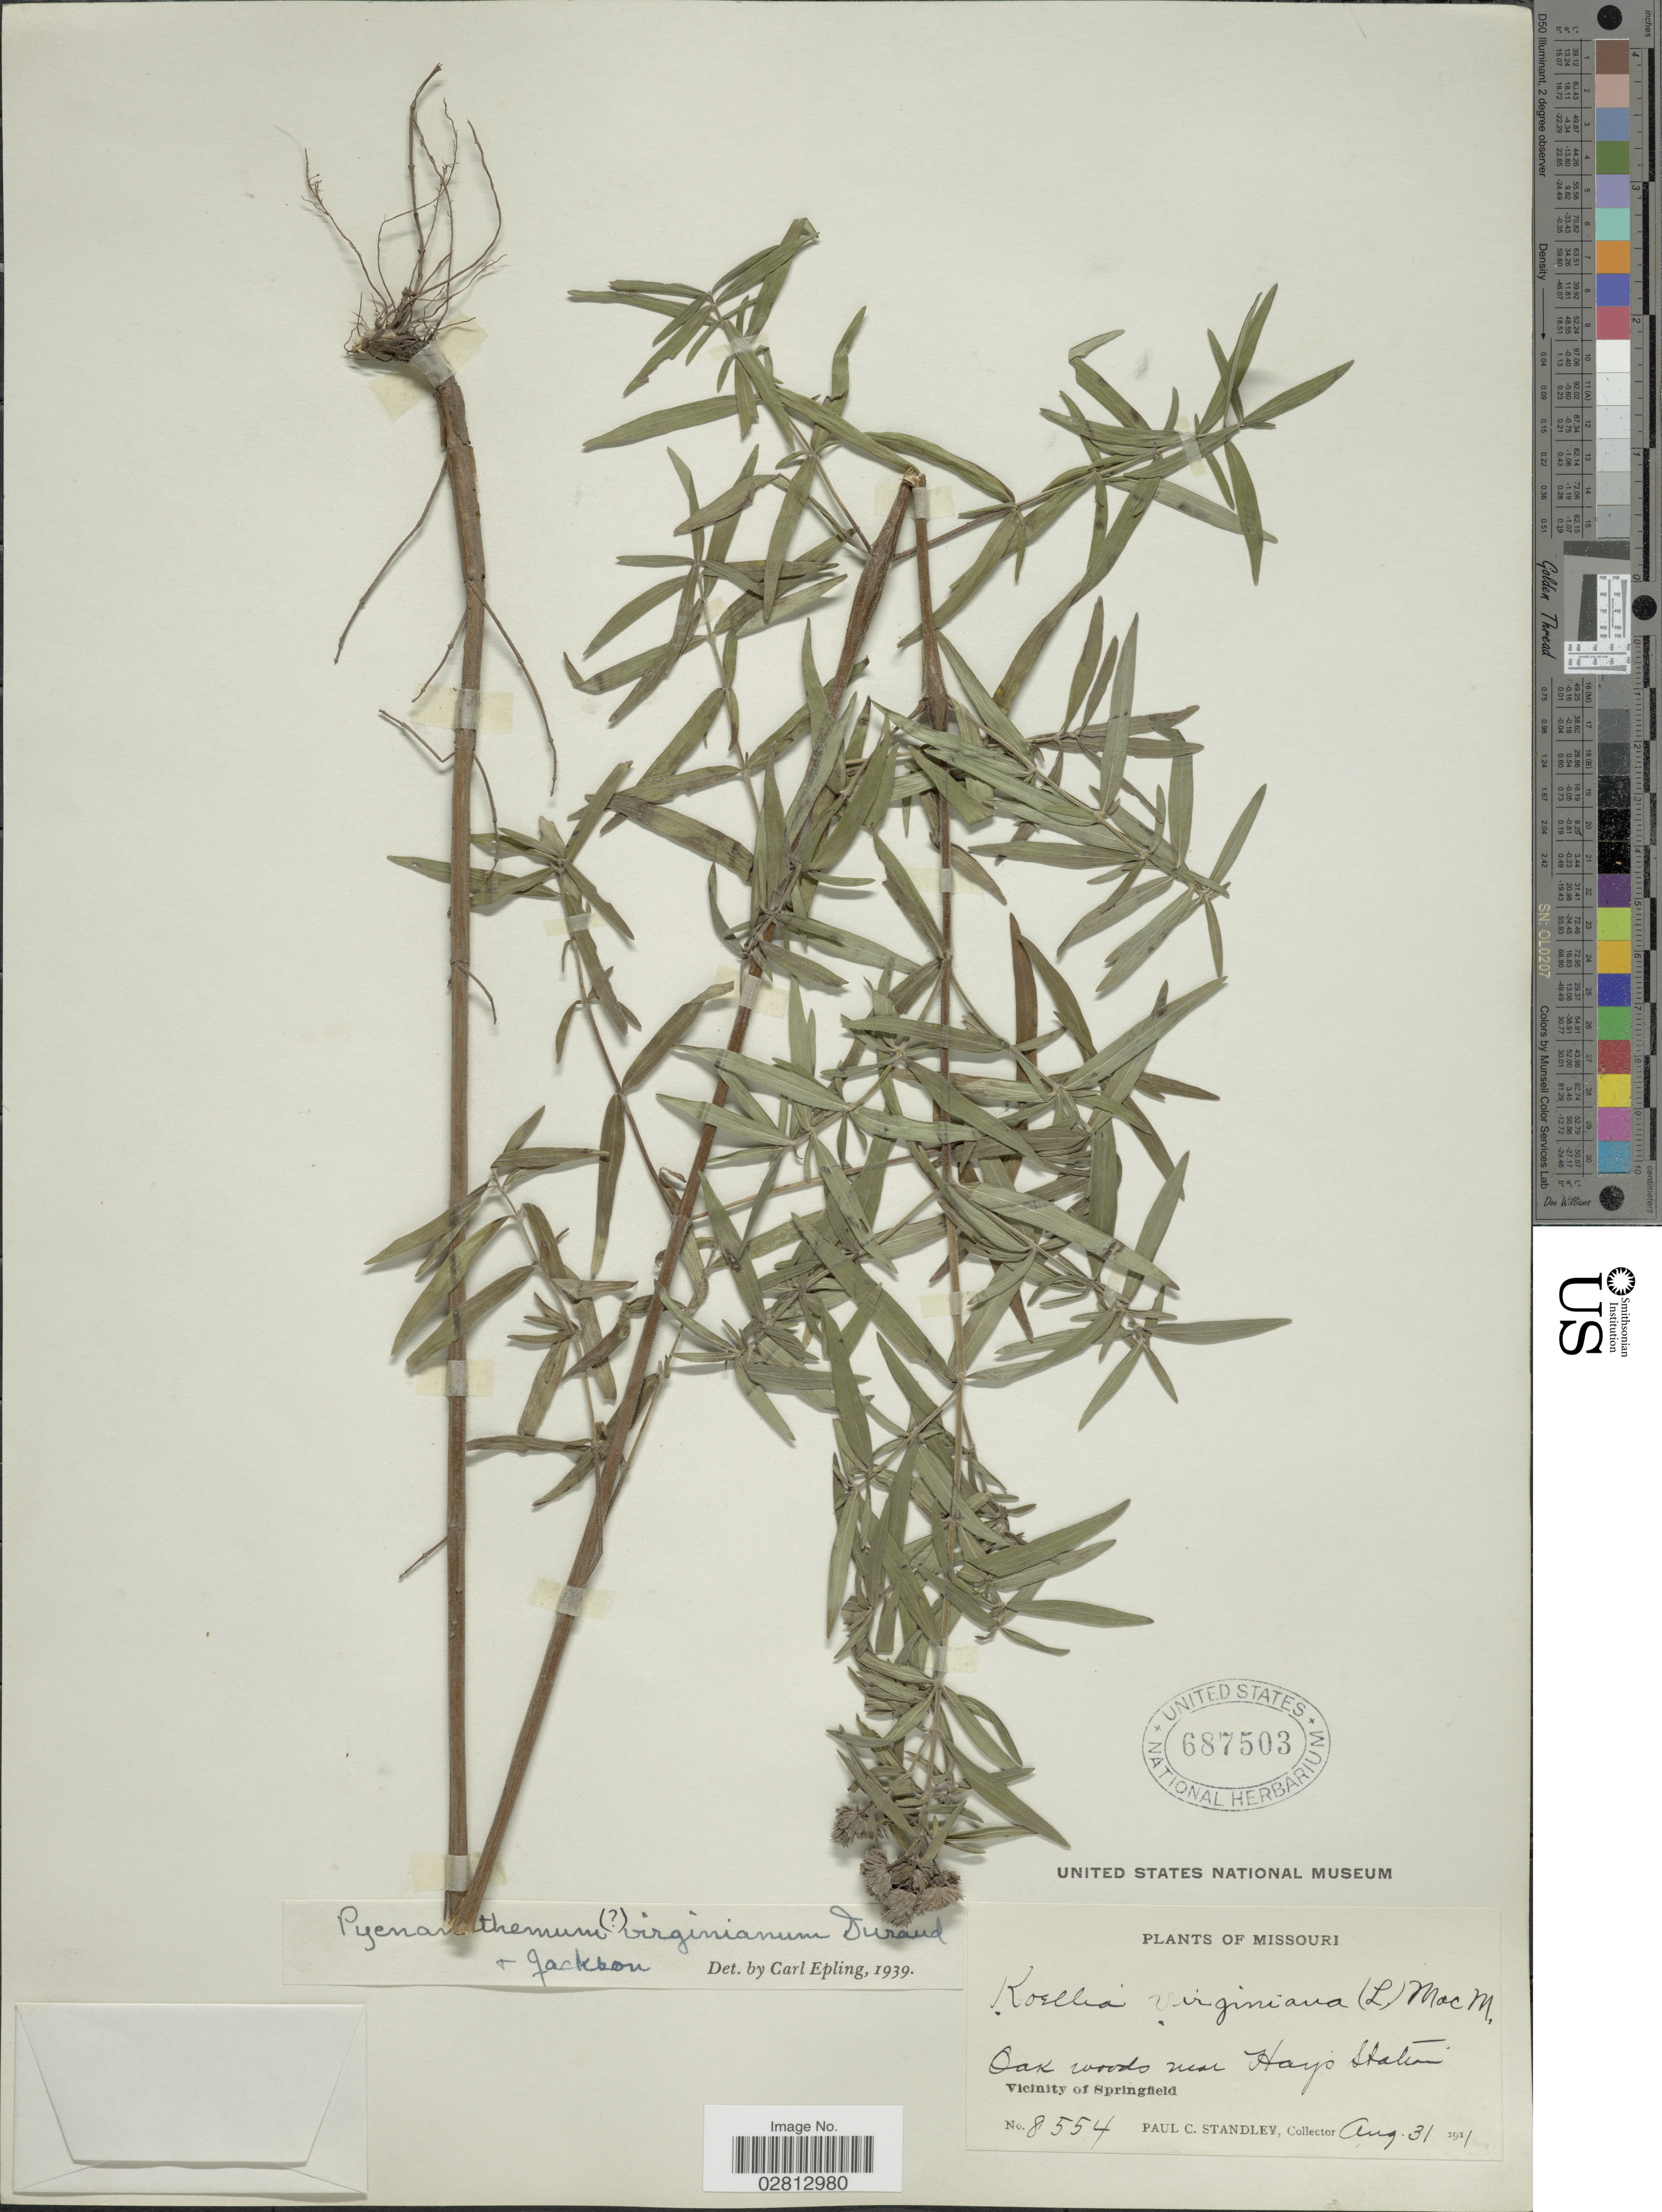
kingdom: Plantae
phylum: Tracheophyta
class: Magnoliopsida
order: Lamiales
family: Lamiaceae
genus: Pycnanthemum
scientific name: Pycnanthemum virginianum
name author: (L.) Durand & B.D. Jacks. ex B.L. Rob. & Fernald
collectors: P. C. Standley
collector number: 8554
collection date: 1911-08-31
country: United States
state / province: Missouri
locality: Oak woods near Hays Station. Vicinity of Springfield.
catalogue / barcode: US 687503